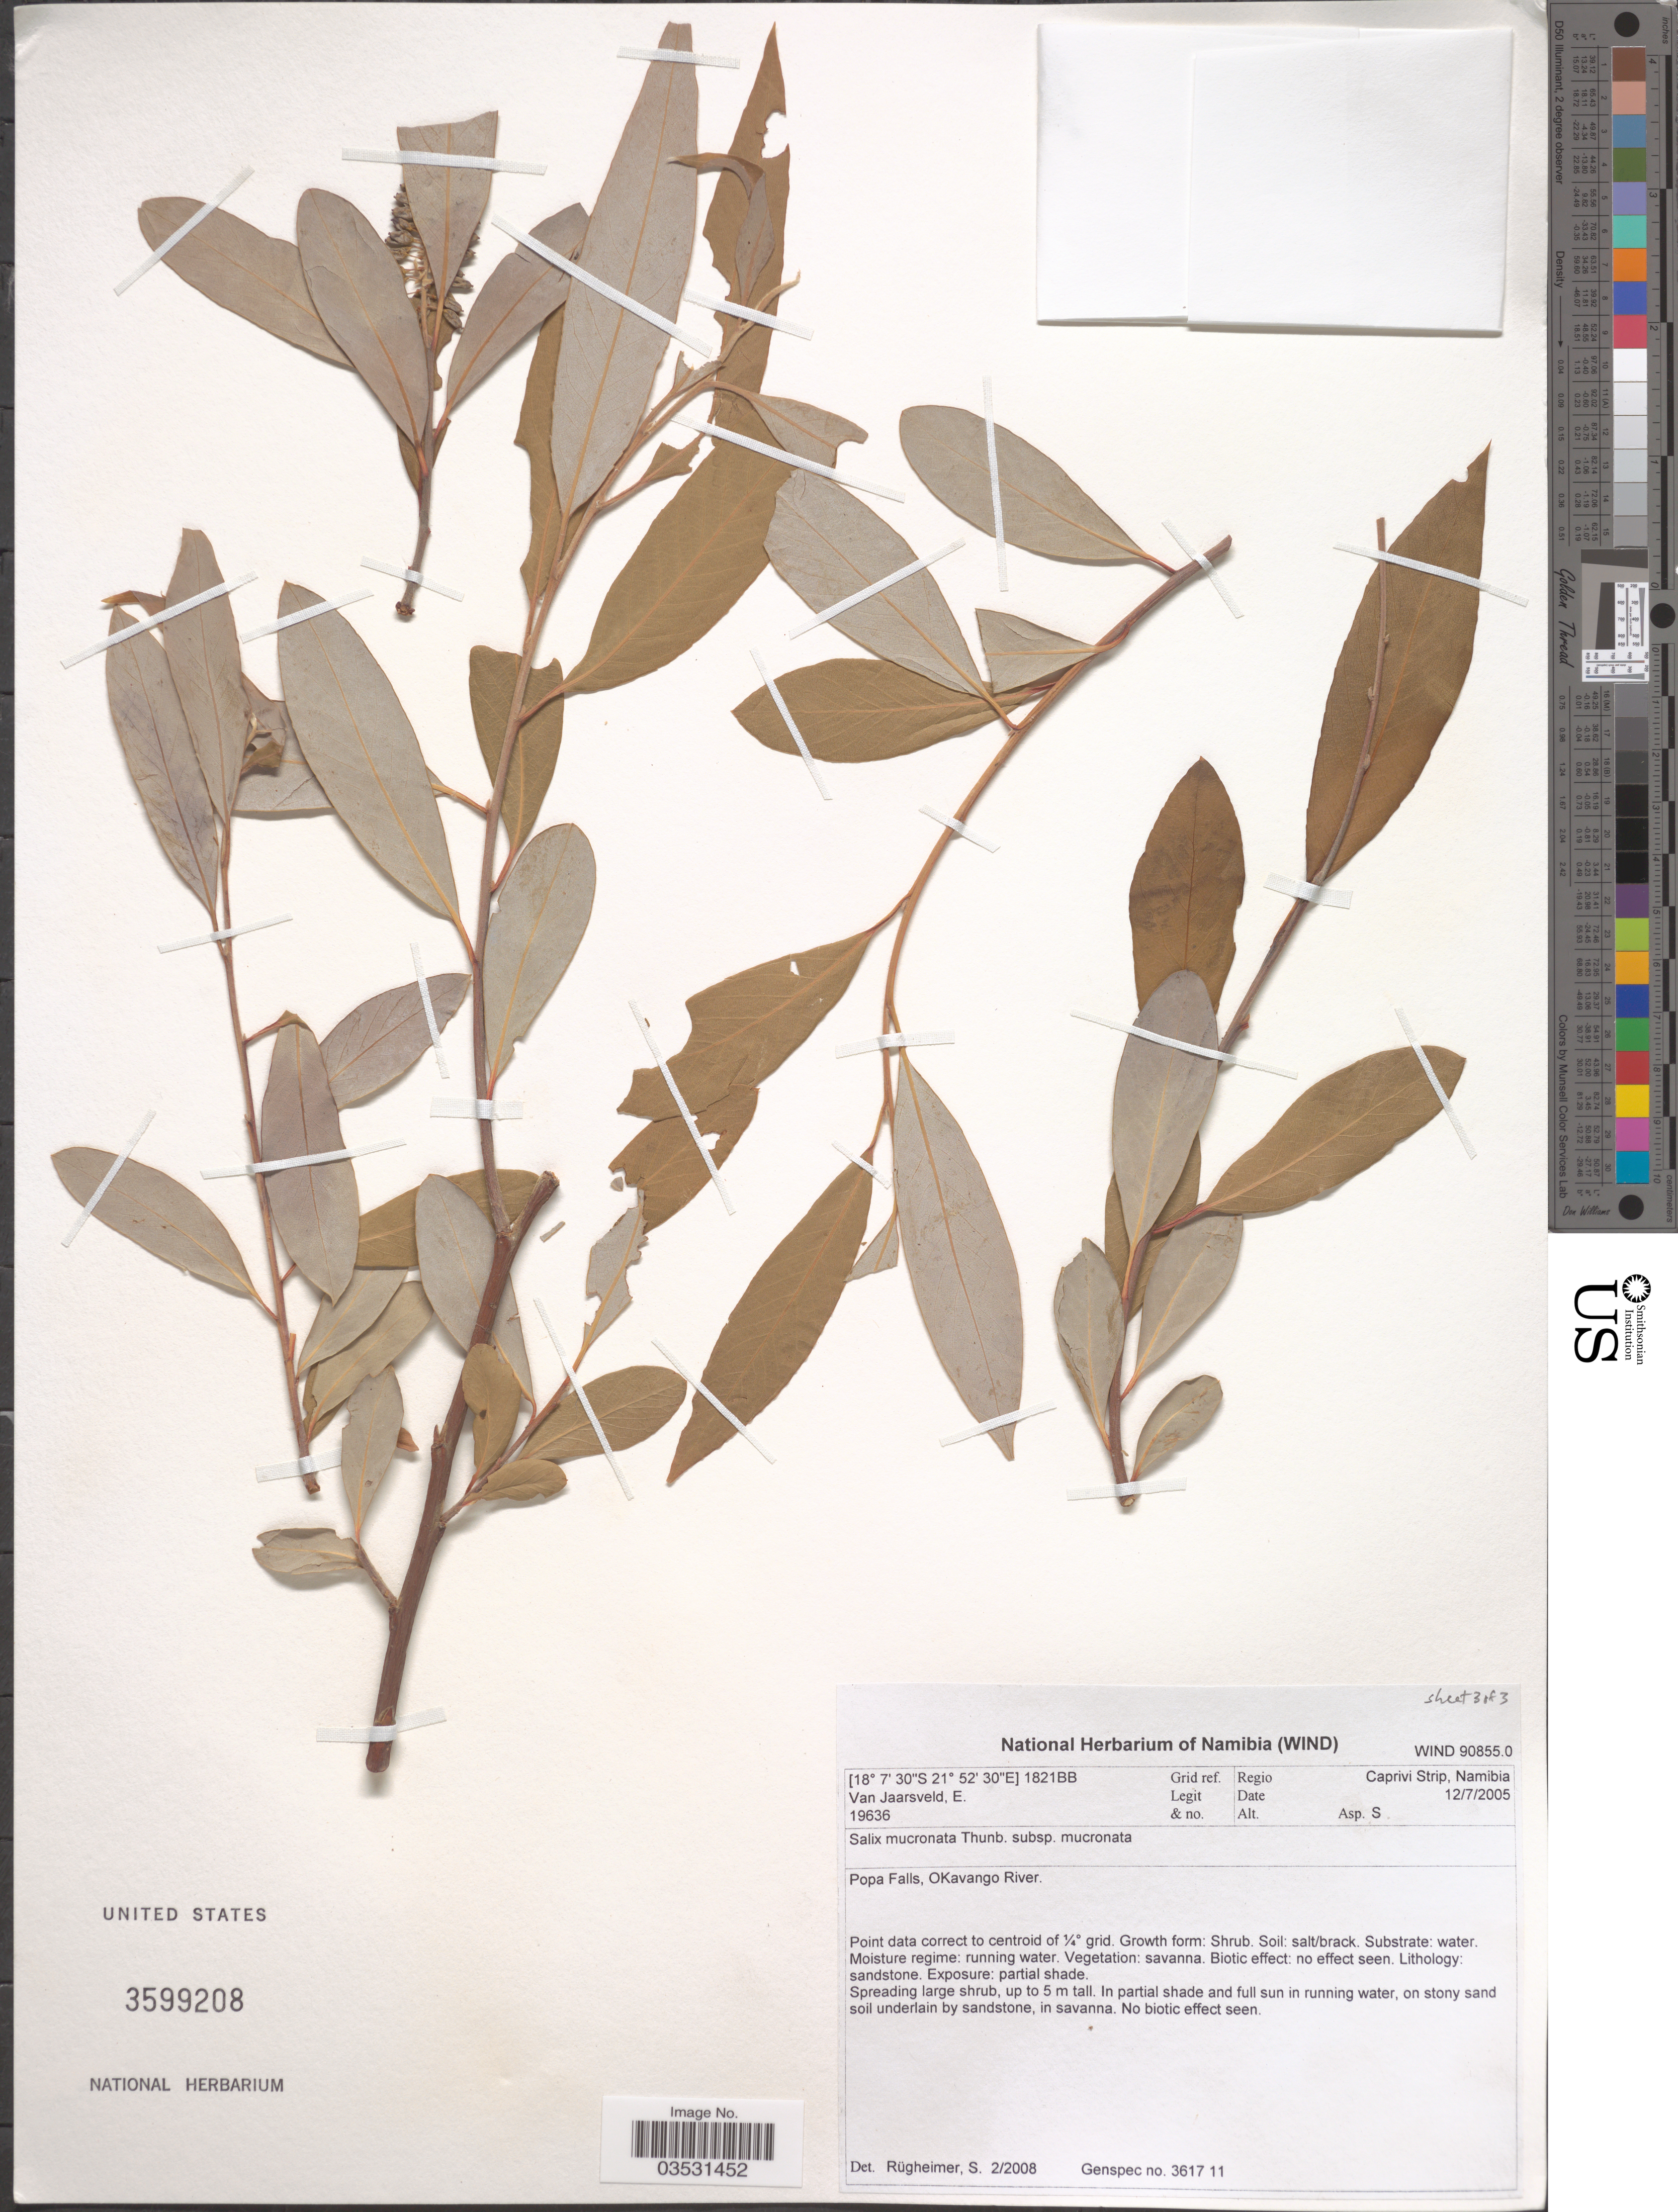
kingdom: Plantae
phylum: Tracheophyta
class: Magnoliopsida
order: Malpighiales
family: Salicaceae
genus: Salix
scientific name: Salix mucronata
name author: Thunb.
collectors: E. van Jaarsveld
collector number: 19636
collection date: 2005-07-12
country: Namibia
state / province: Caprivi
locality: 1821 BB Grid ref. Regio Caprivi Strip. Popa Falls, Okavango River.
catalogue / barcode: US 3599208